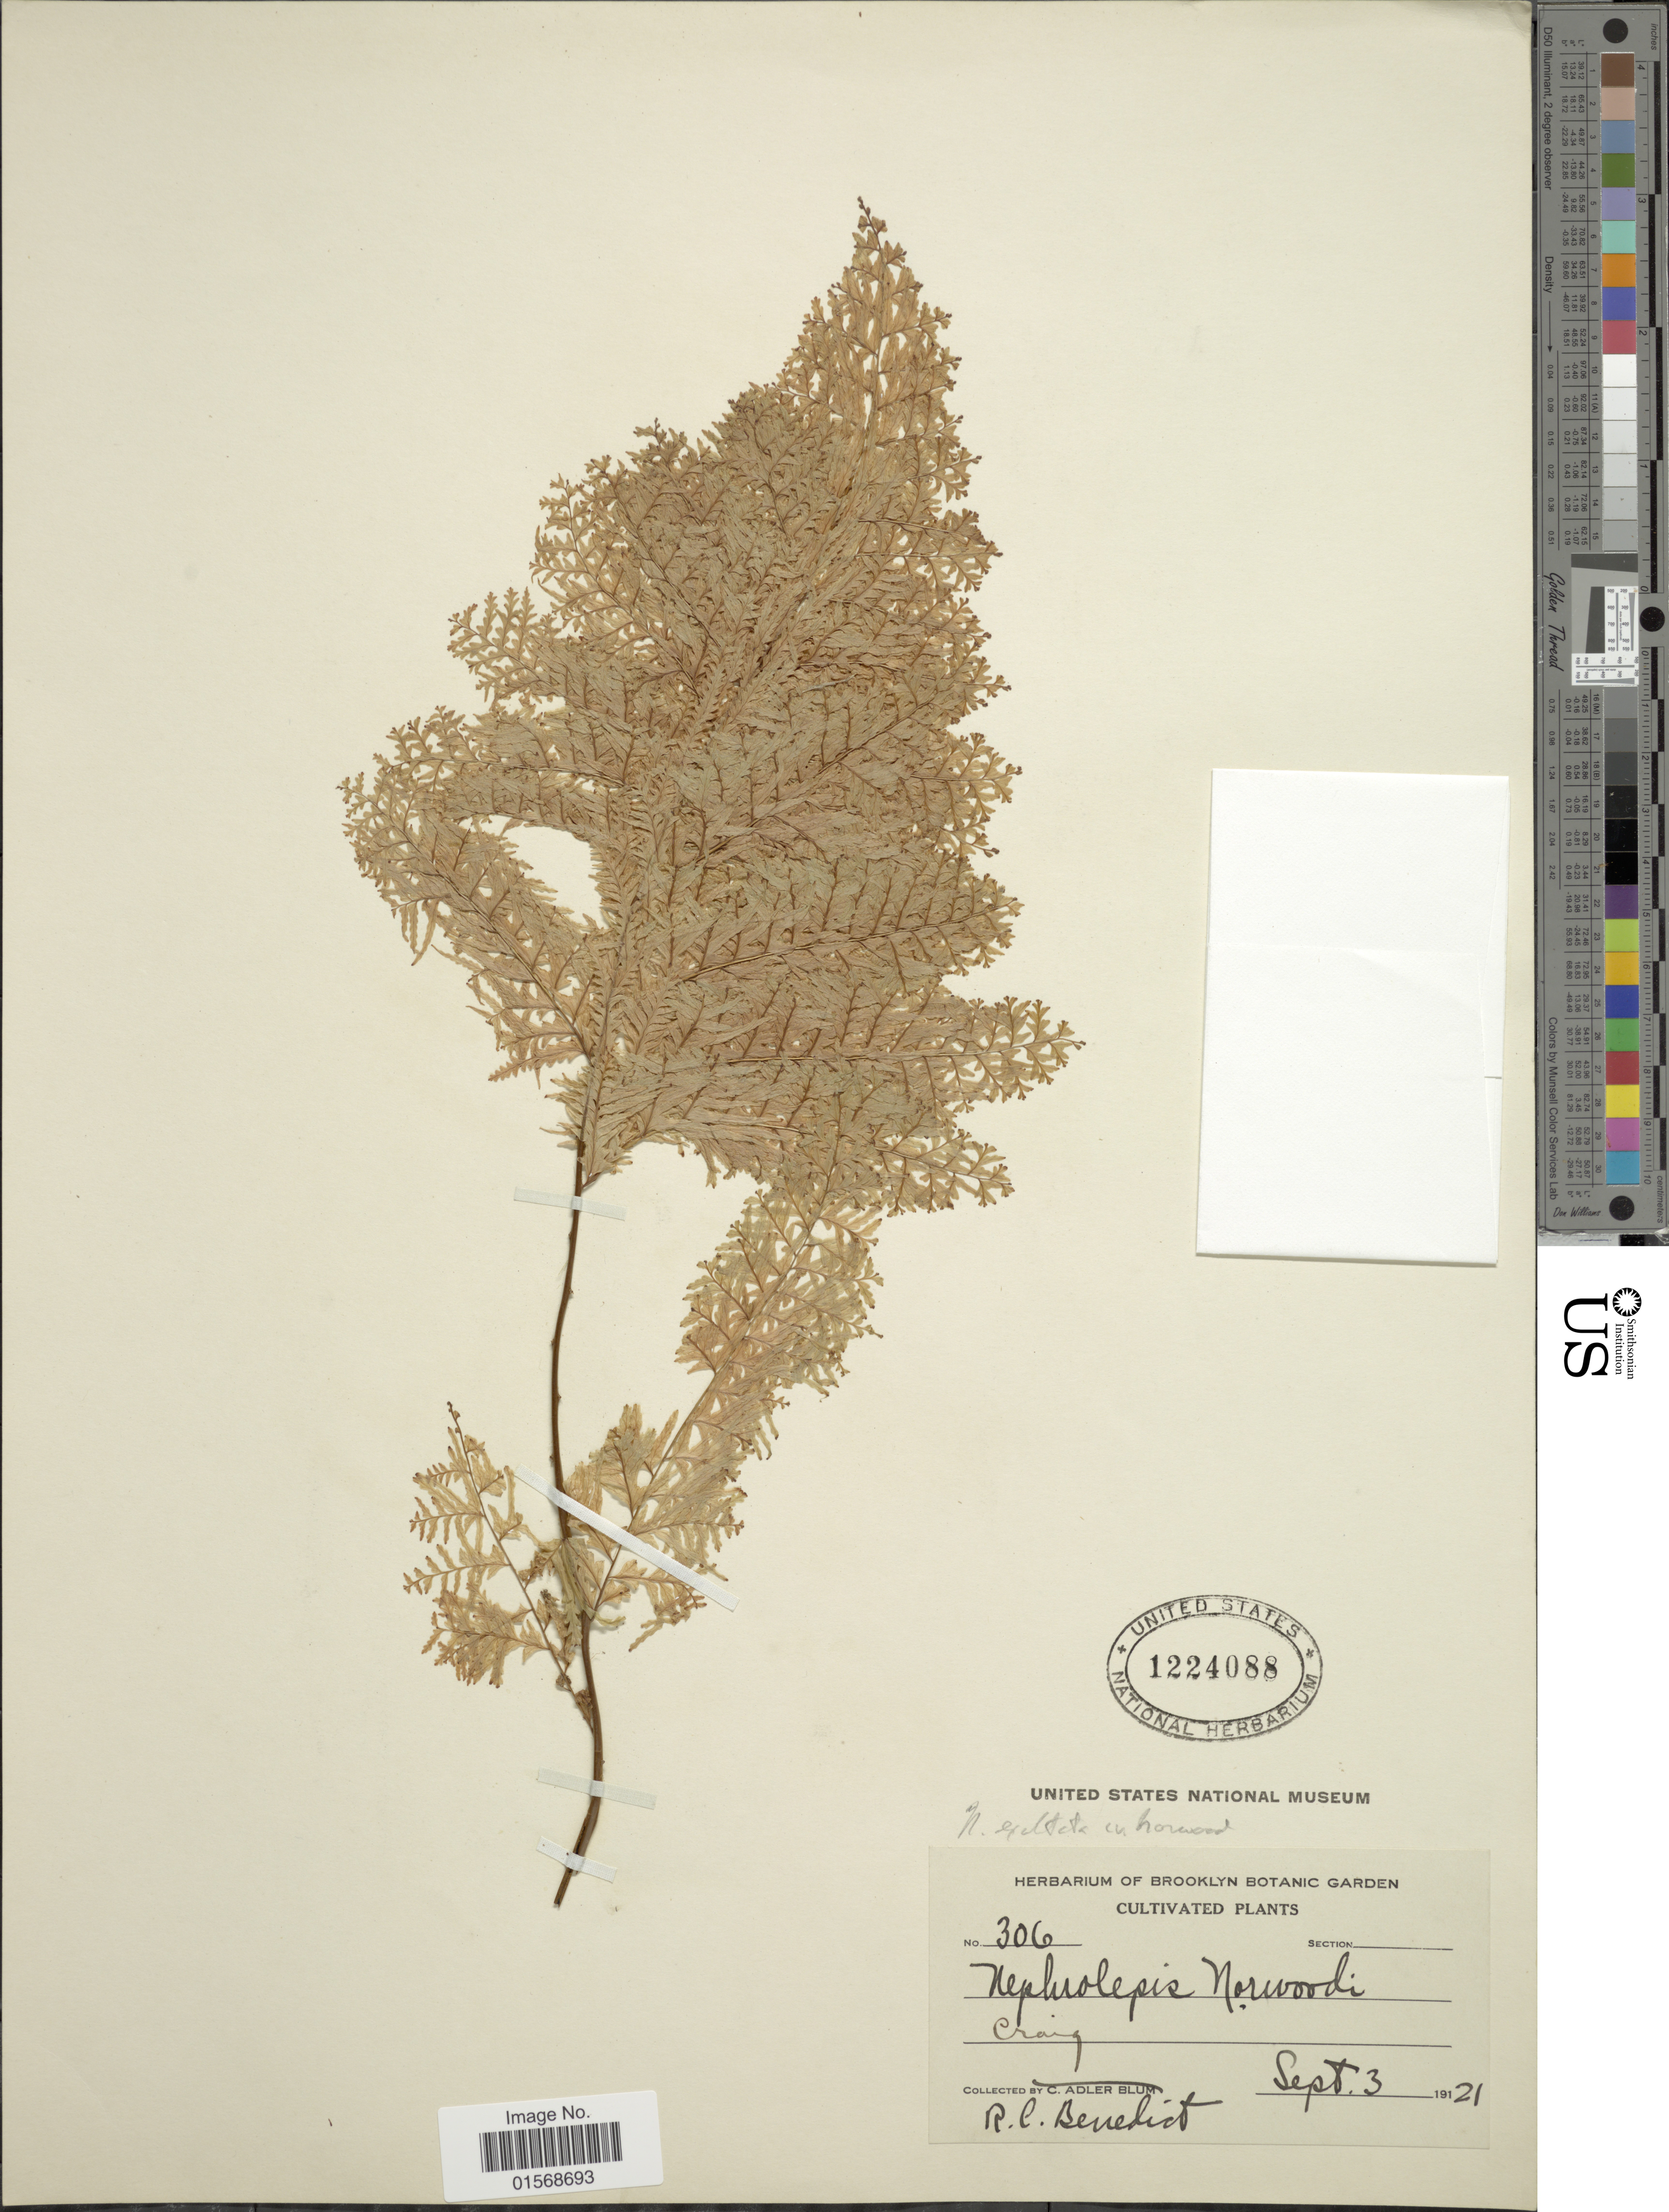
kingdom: Plantae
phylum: Tracheophyta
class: Polypodiopsida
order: Polypodiales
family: Nephrolepidaceae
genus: Nephrolepis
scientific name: Nephrolepis 'Norwood'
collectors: R. C. Benedict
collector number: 306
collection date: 1921-09-03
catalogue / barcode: US 1224088